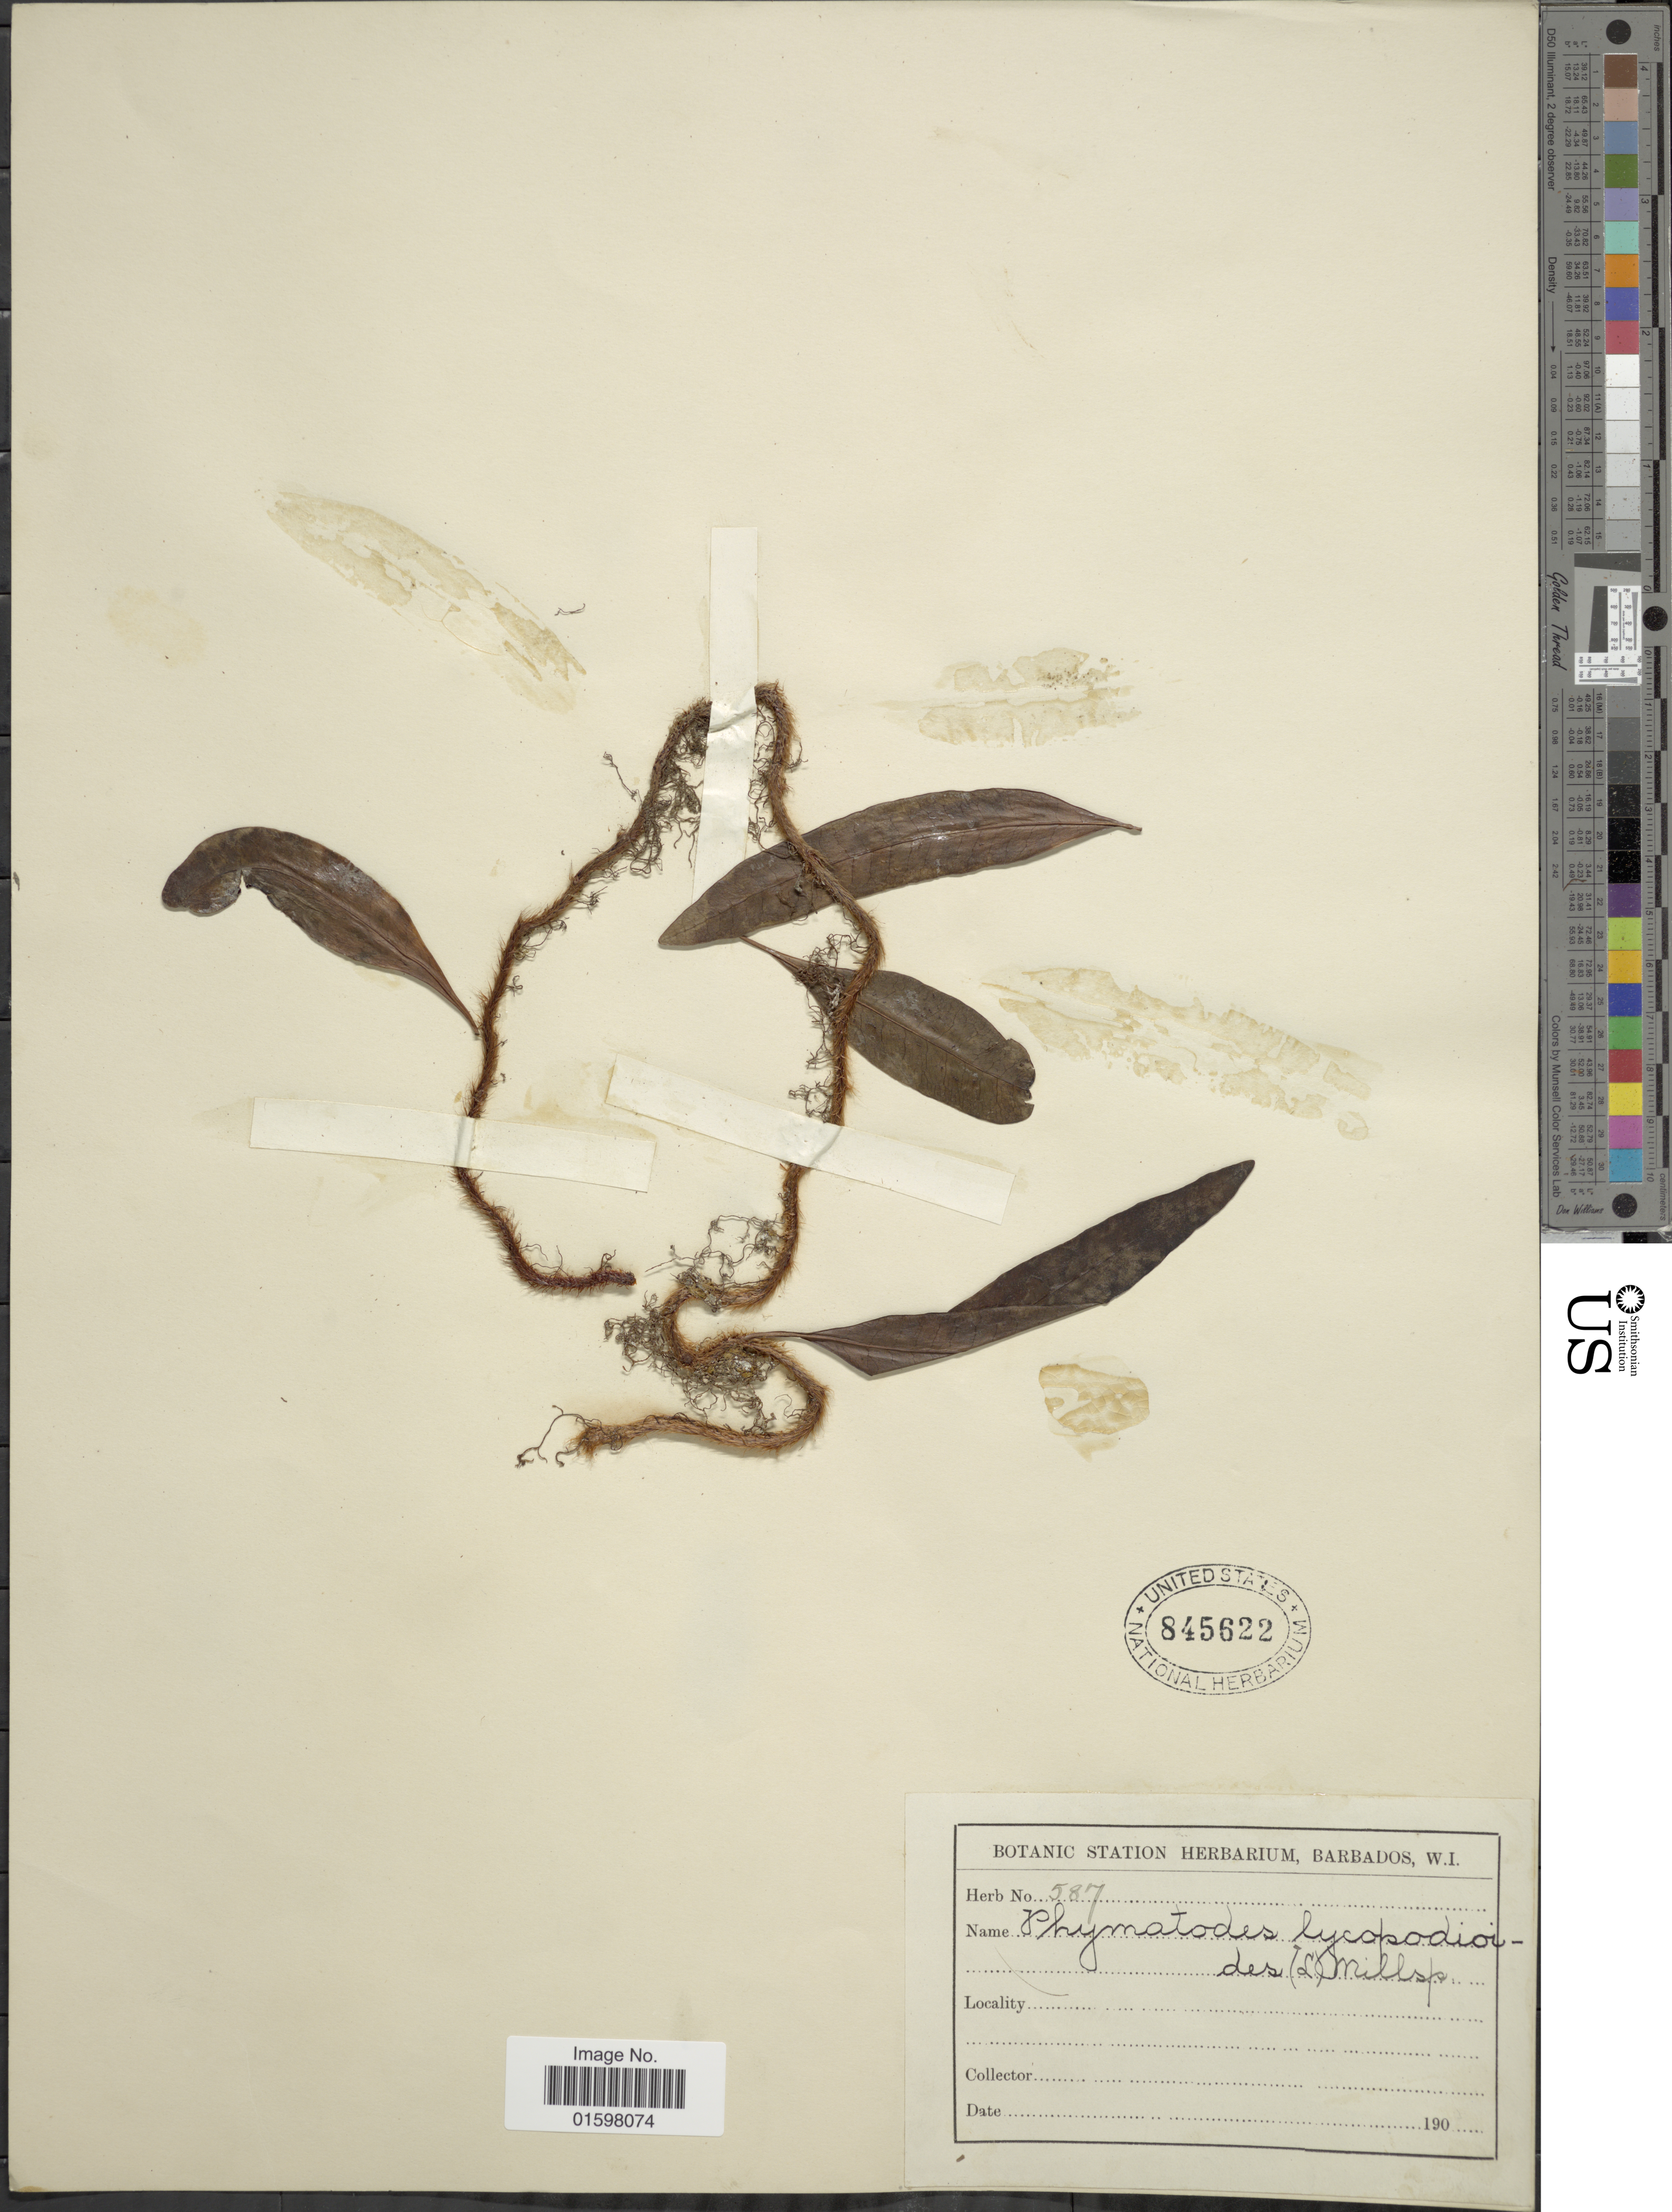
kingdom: Plantae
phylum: Tracheophyta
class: Polypodiopsida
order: Polypodiales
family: Polypodiaceae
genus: Pleopeltis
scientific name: Pleopeltis peltata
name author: Scort.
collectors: ex herb. Bot. Sta. Barbados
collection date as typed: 190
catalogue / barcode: US 845622